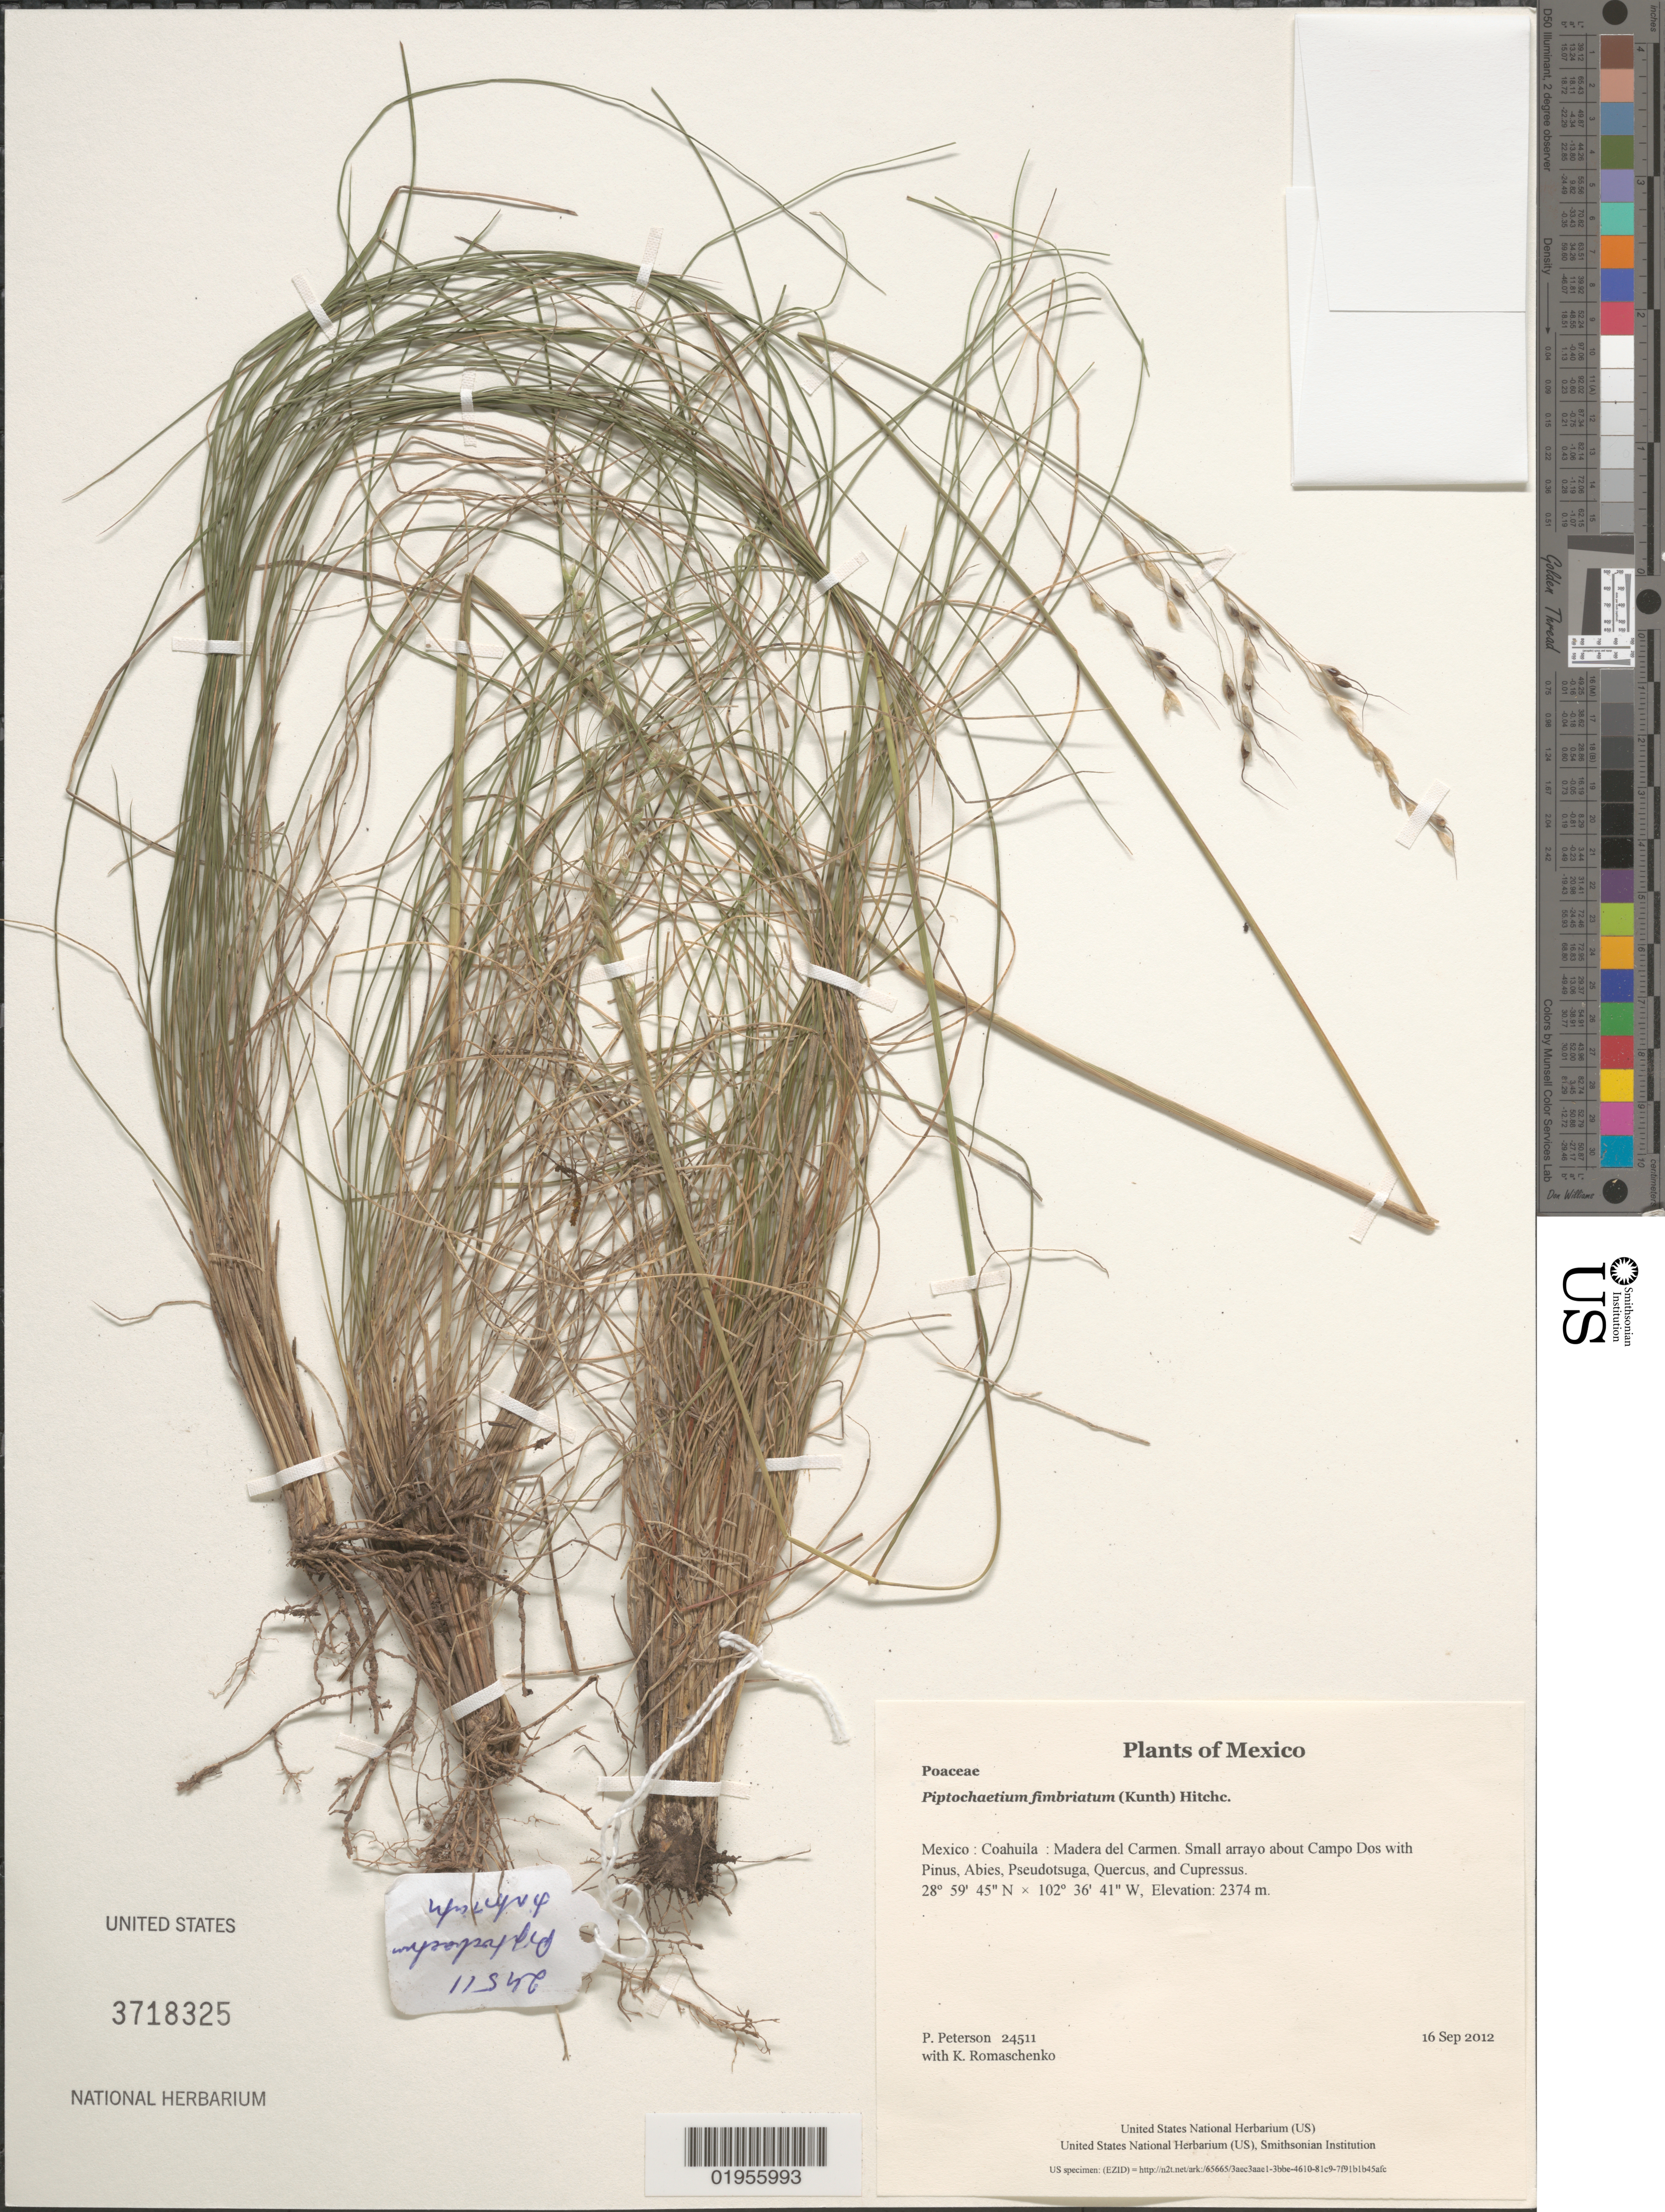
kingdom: Plantae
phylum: Tracheophyta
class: Liliopsida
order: Poales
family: Poaceae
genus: Piptochaetium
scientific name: Piptochaetium fimbriatum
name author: (Kunth) Hitchc.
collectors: P. M. Peterson & K. Romaschenko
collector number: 24511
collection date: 2012-09-16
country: Mexico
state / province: Coahuila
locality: Madera del Carmen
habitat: Small arrayo about Campo Dos with Pinus, Abies, Pseudotsuga, Quercus, and Cupressus.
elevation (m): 2374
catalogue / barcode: US 3718325